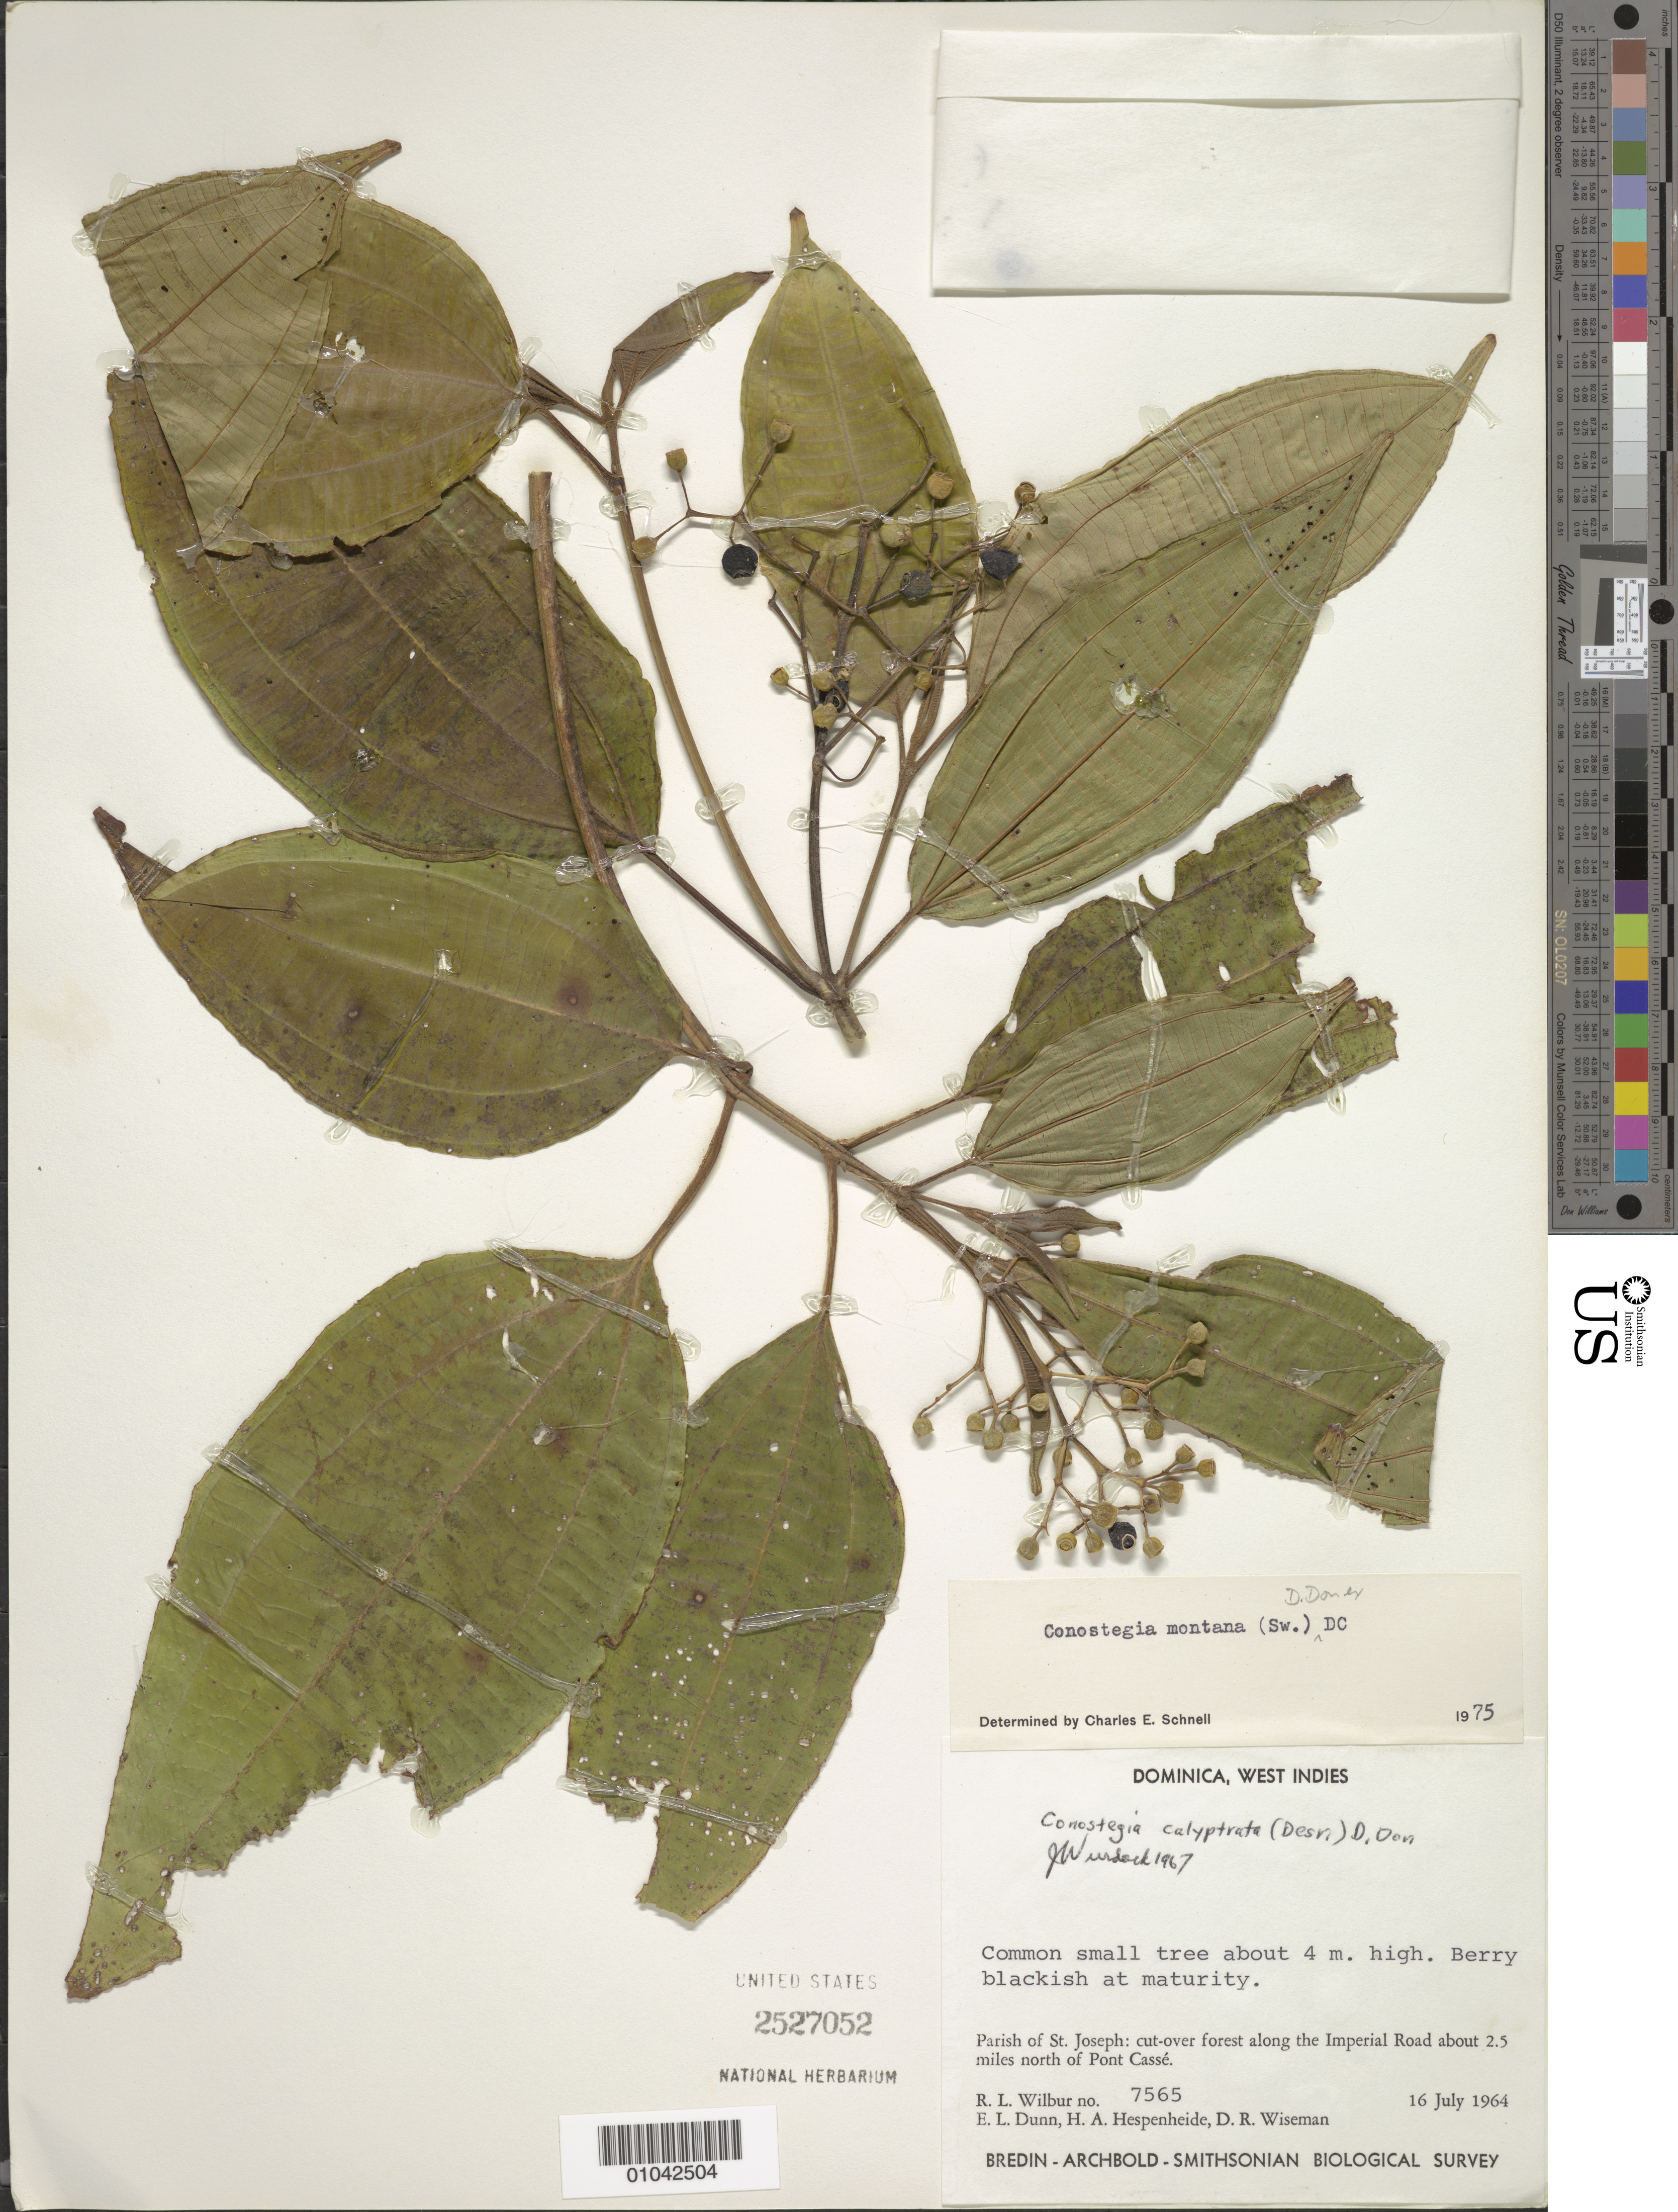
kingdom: Plantae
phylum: Tracheophyta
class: Magnoliopsida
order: Myrtales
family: Melastomataceae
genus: Conostegia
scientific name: Conostegia montana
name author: (Sw.) D. Don ex DC.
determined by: Schnell, C. E.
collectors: R. L. Wilbur, E. Dunn, H. A. Hespenheide & D. R. Wiseman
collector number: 7565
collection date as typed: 16 Jul 1964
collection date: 1964-07-16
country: Dominica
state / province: St. Joseph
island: Dominica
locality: Imperial Road about 2.5 miles N of Pont Cassé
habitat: Cut-over forest along road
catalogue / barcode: US 2527052